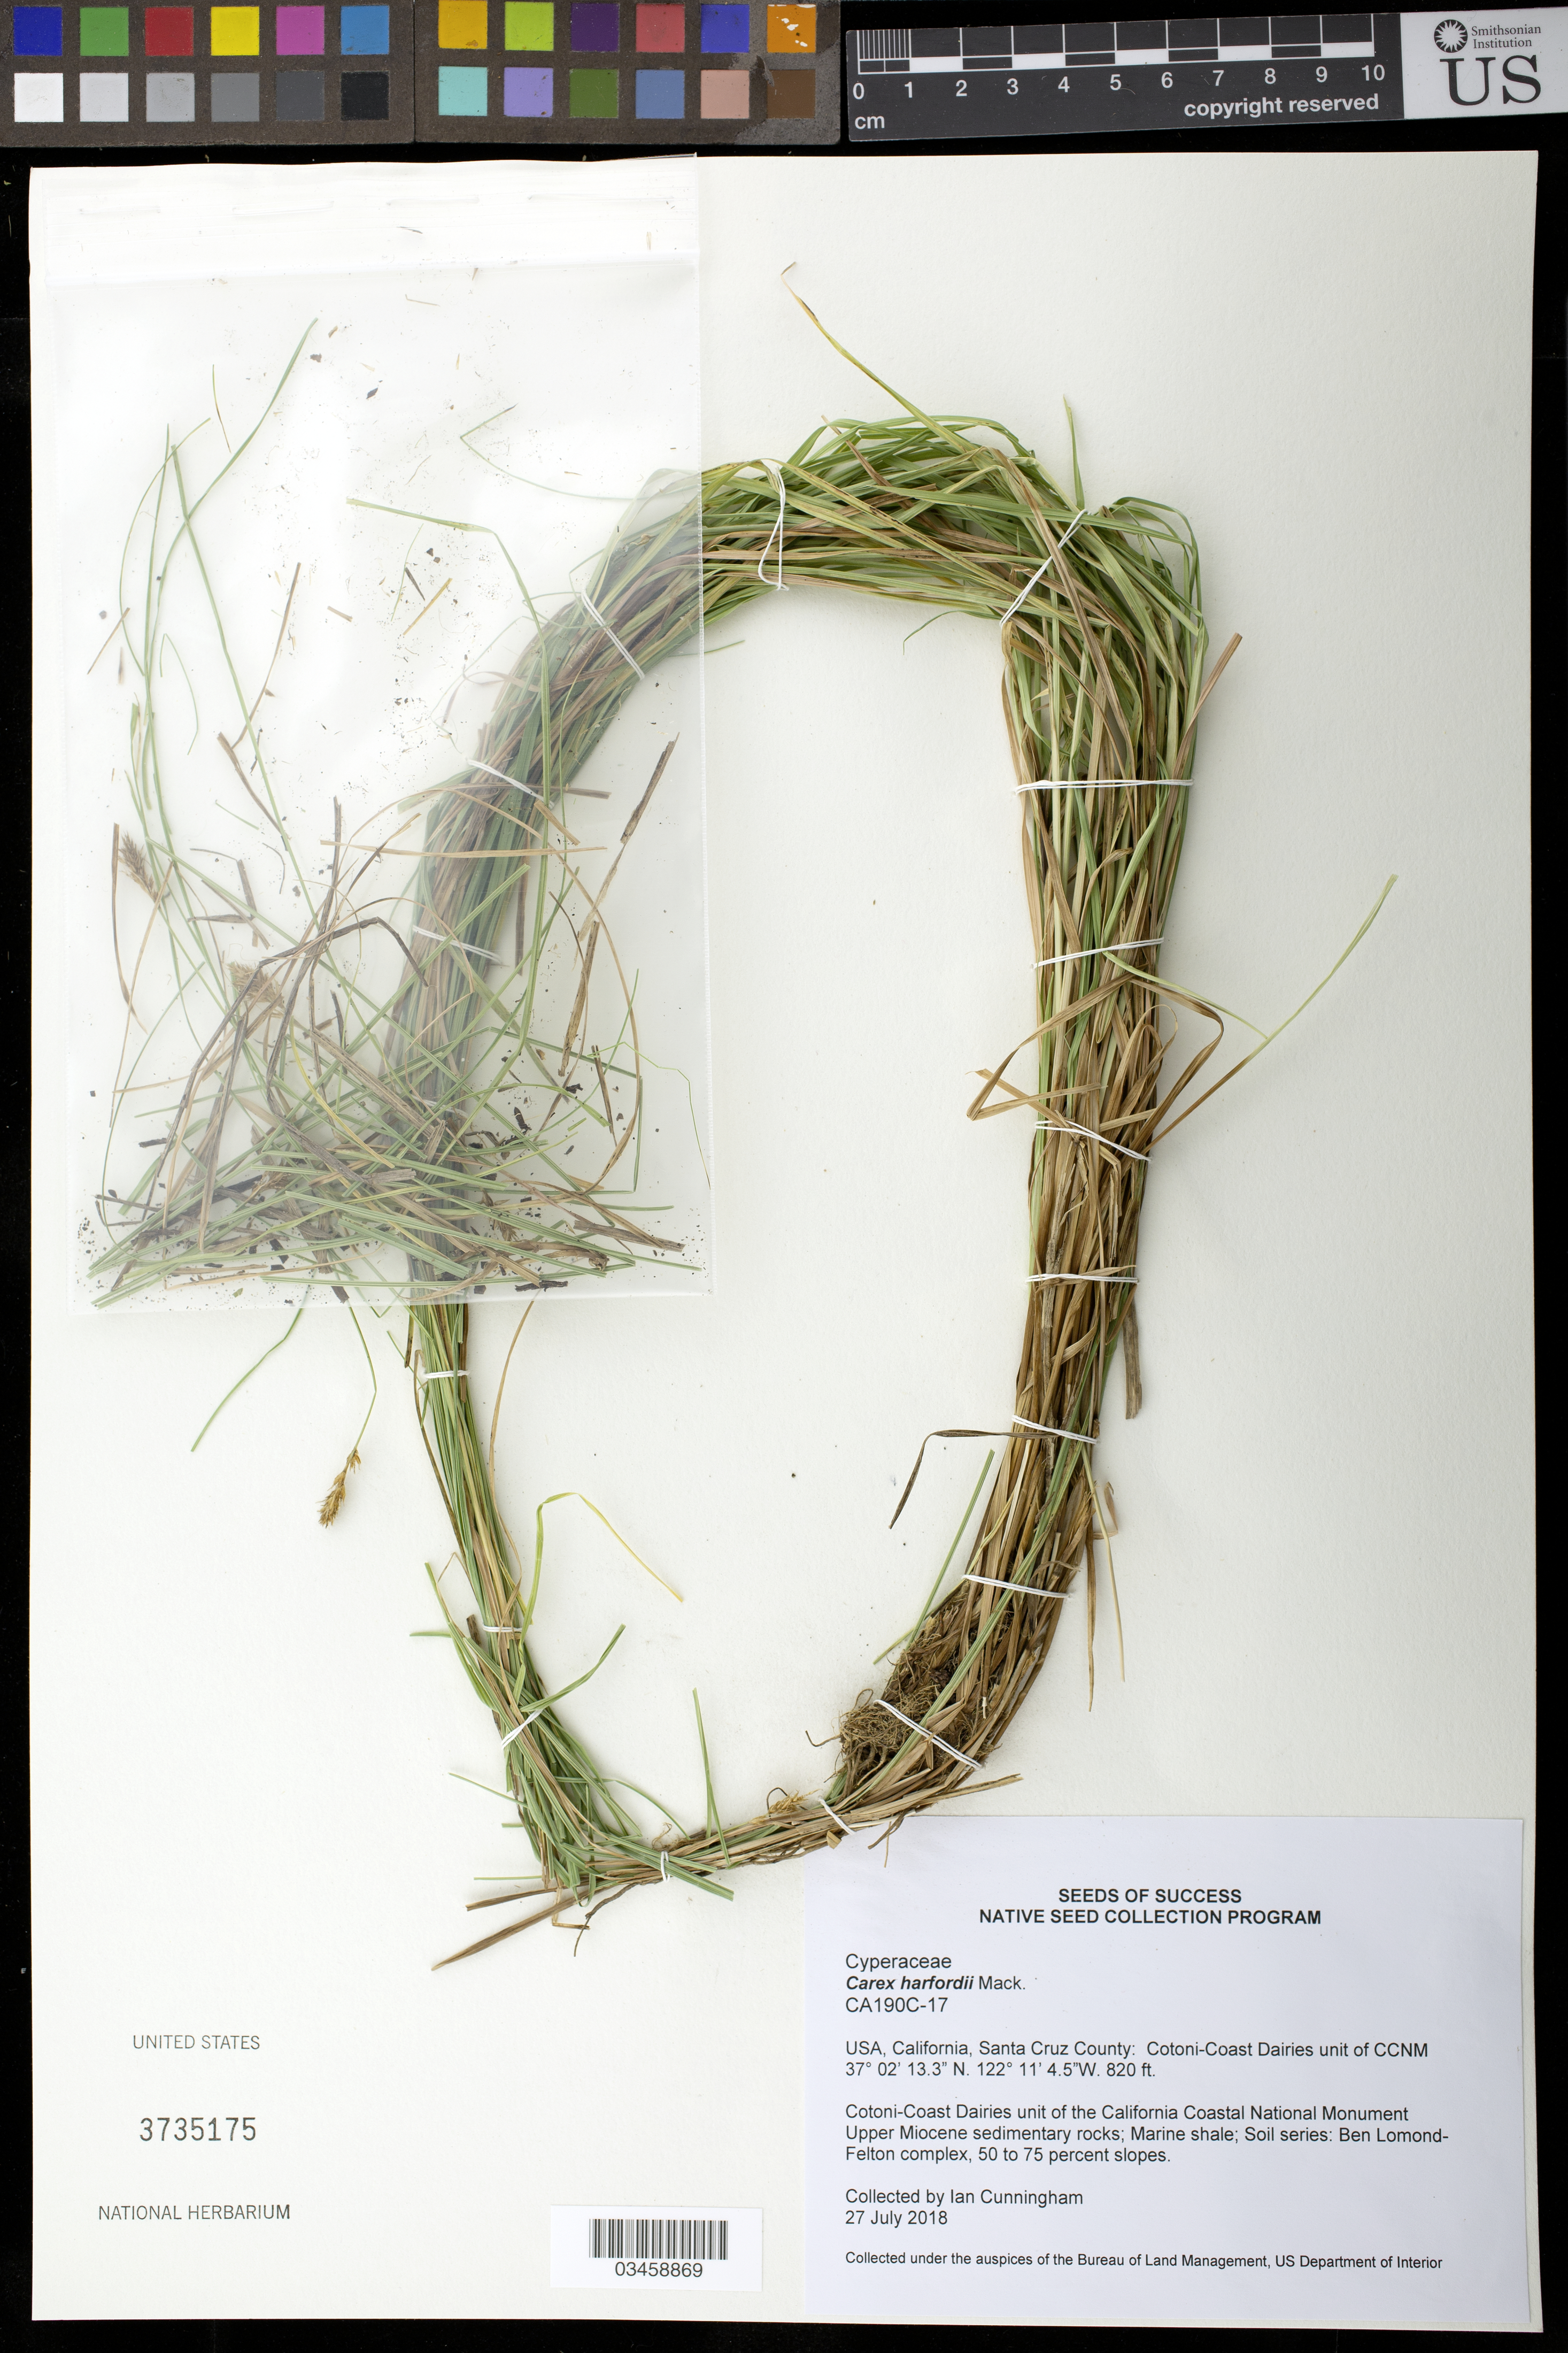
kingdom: Plantae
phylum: Tracheophyta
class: Liliopsida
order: Poales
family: Cyperaceae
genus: Carex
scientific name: Carex harfordii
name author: Mack.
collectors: I. Cunningham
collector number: CA190C-17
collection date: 2018-07-27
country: United States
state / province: California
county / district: Santa Cruz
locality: Cotoni-Coast Dairies unit of the California Coastal National Monument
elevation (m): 250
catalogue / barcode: US 3735175